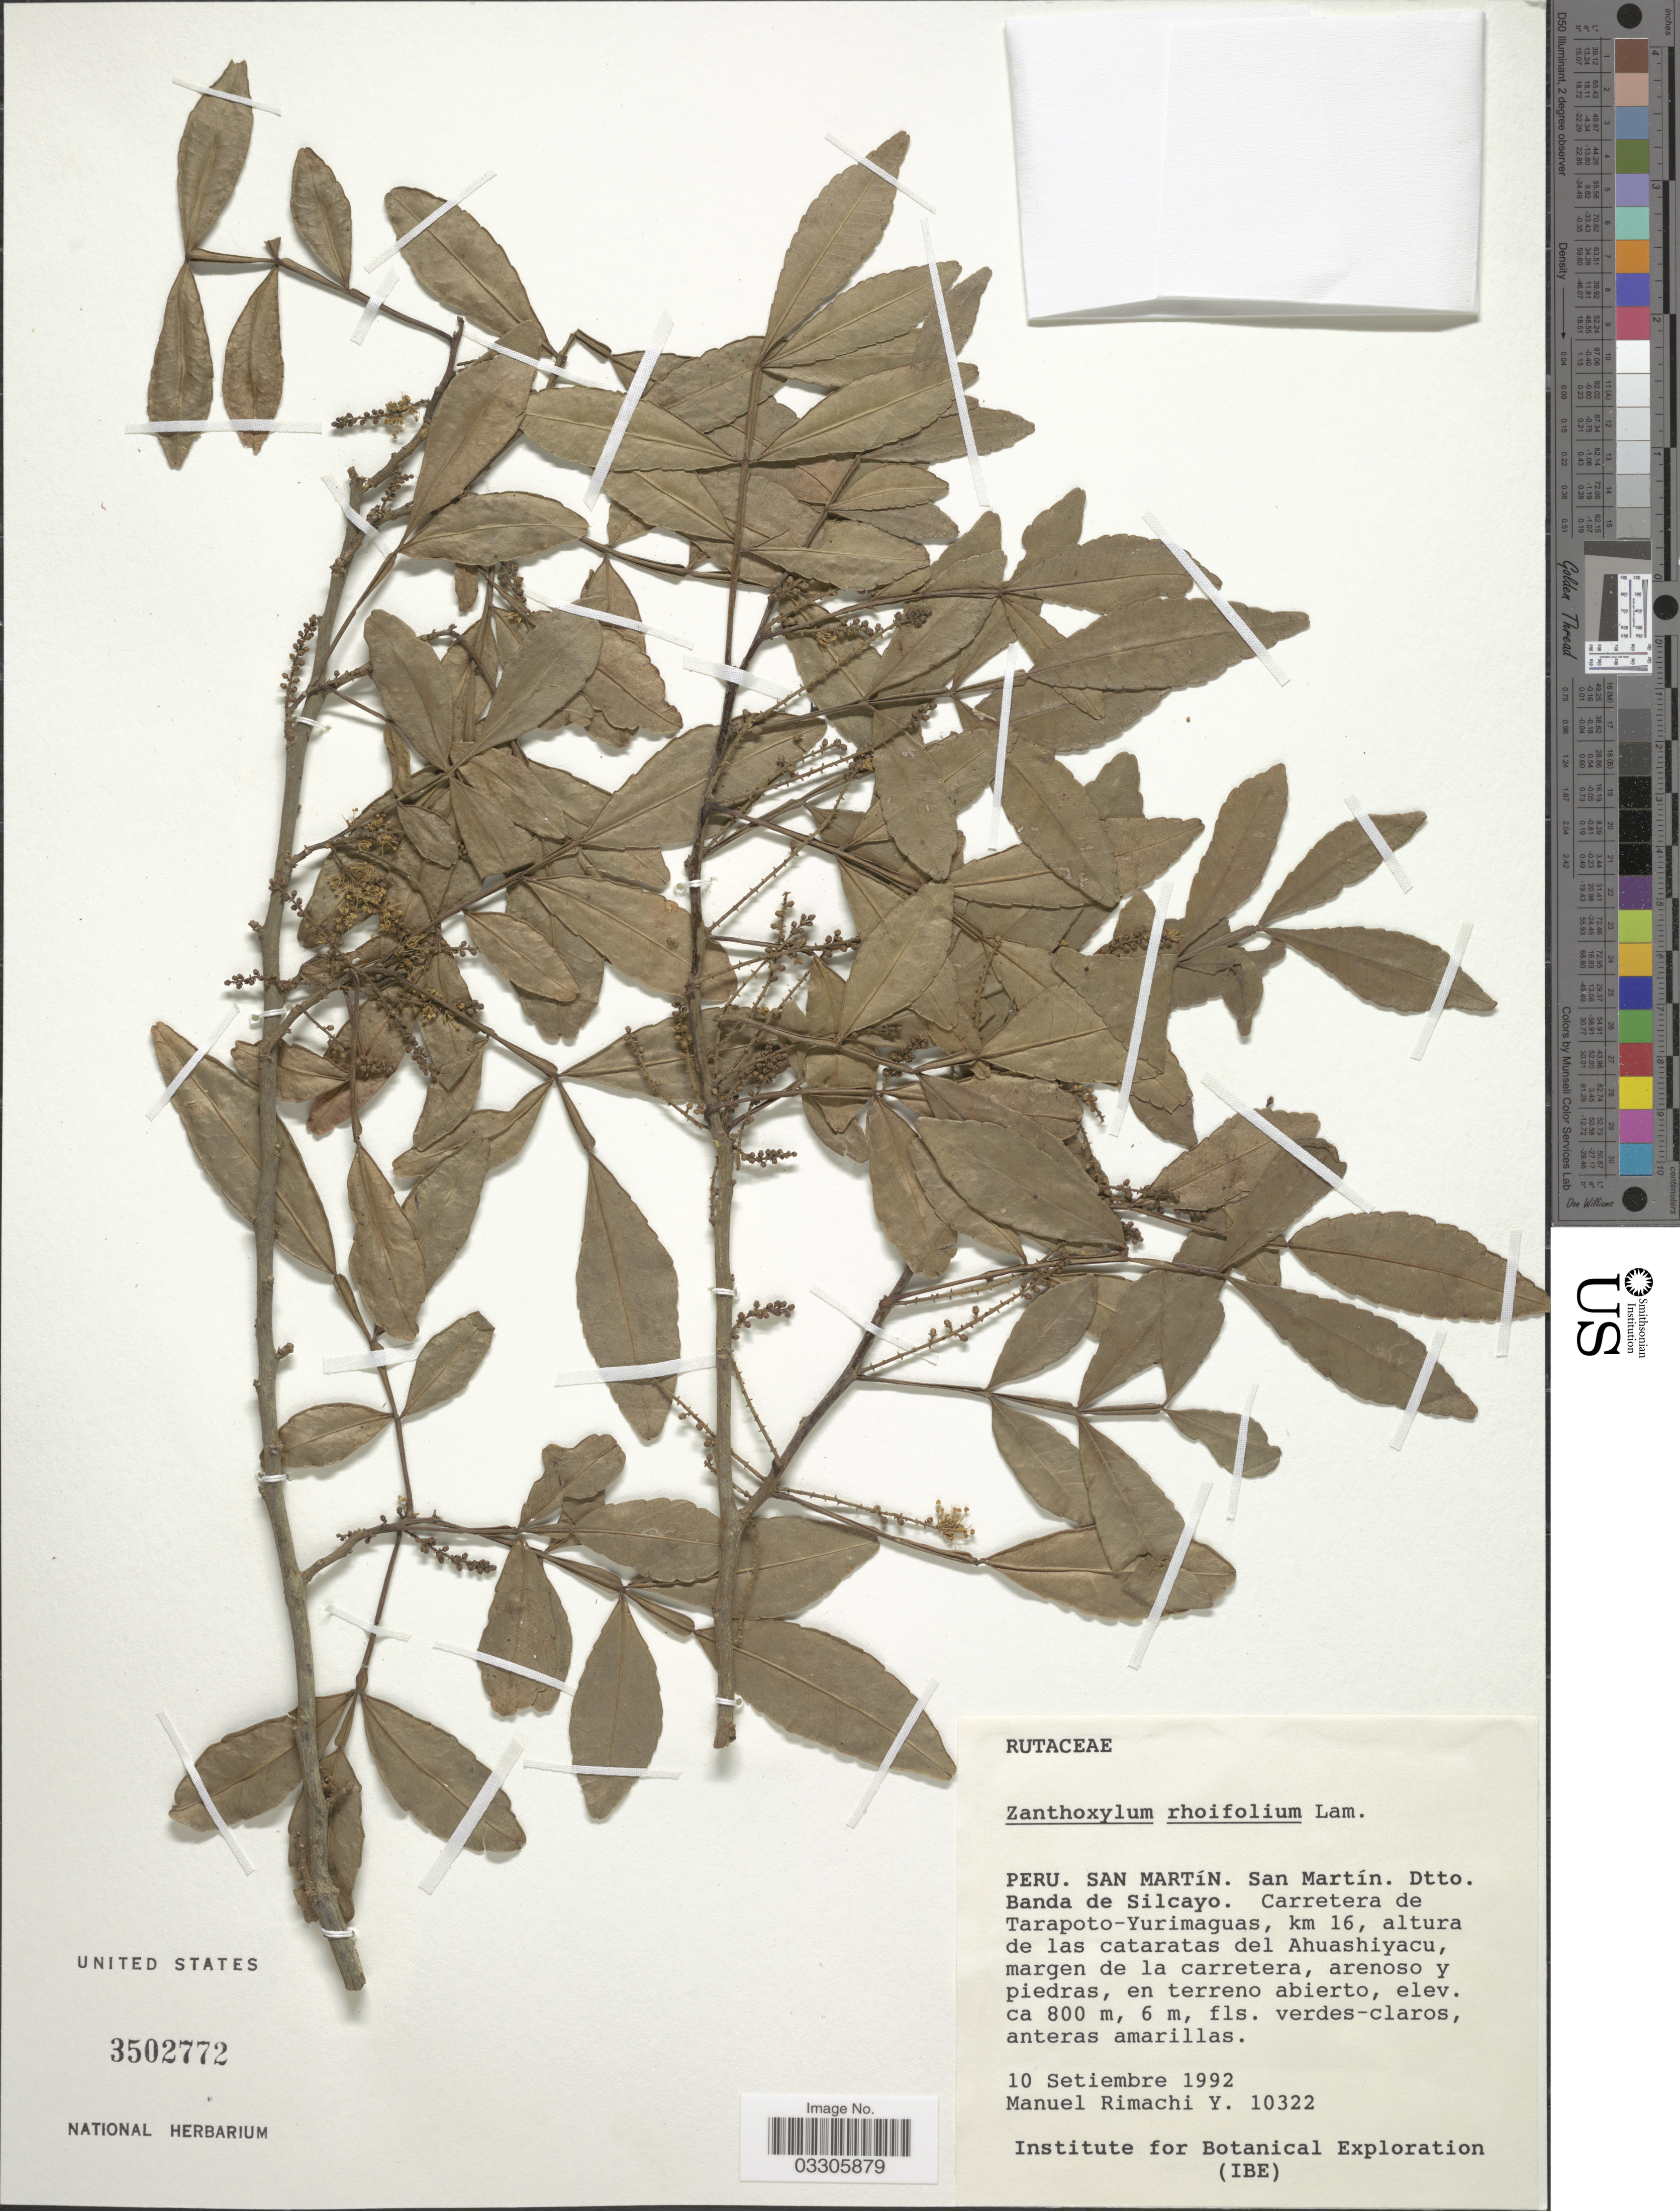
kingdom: Plantae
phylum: Tracheophyta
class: Magnoliopsida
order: Sapindales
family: Rutaceae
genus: Zanthoxylum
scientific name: Zanthoxylum fagara subsp. culantrilo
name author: (Kunth) Reynel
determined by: Londoño-Echeverri, Y.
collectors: M. Rimachi Y.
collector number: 10322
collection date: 1992-09-10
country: Peru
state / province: San Martín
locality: San Martín. Dtto. Banda de Silcayo. Carretera de Tarapoto-Yurimaguas, km 16, altura de las cataratas del Ahuashiyacu.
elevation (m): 800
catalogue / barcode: US 3502772